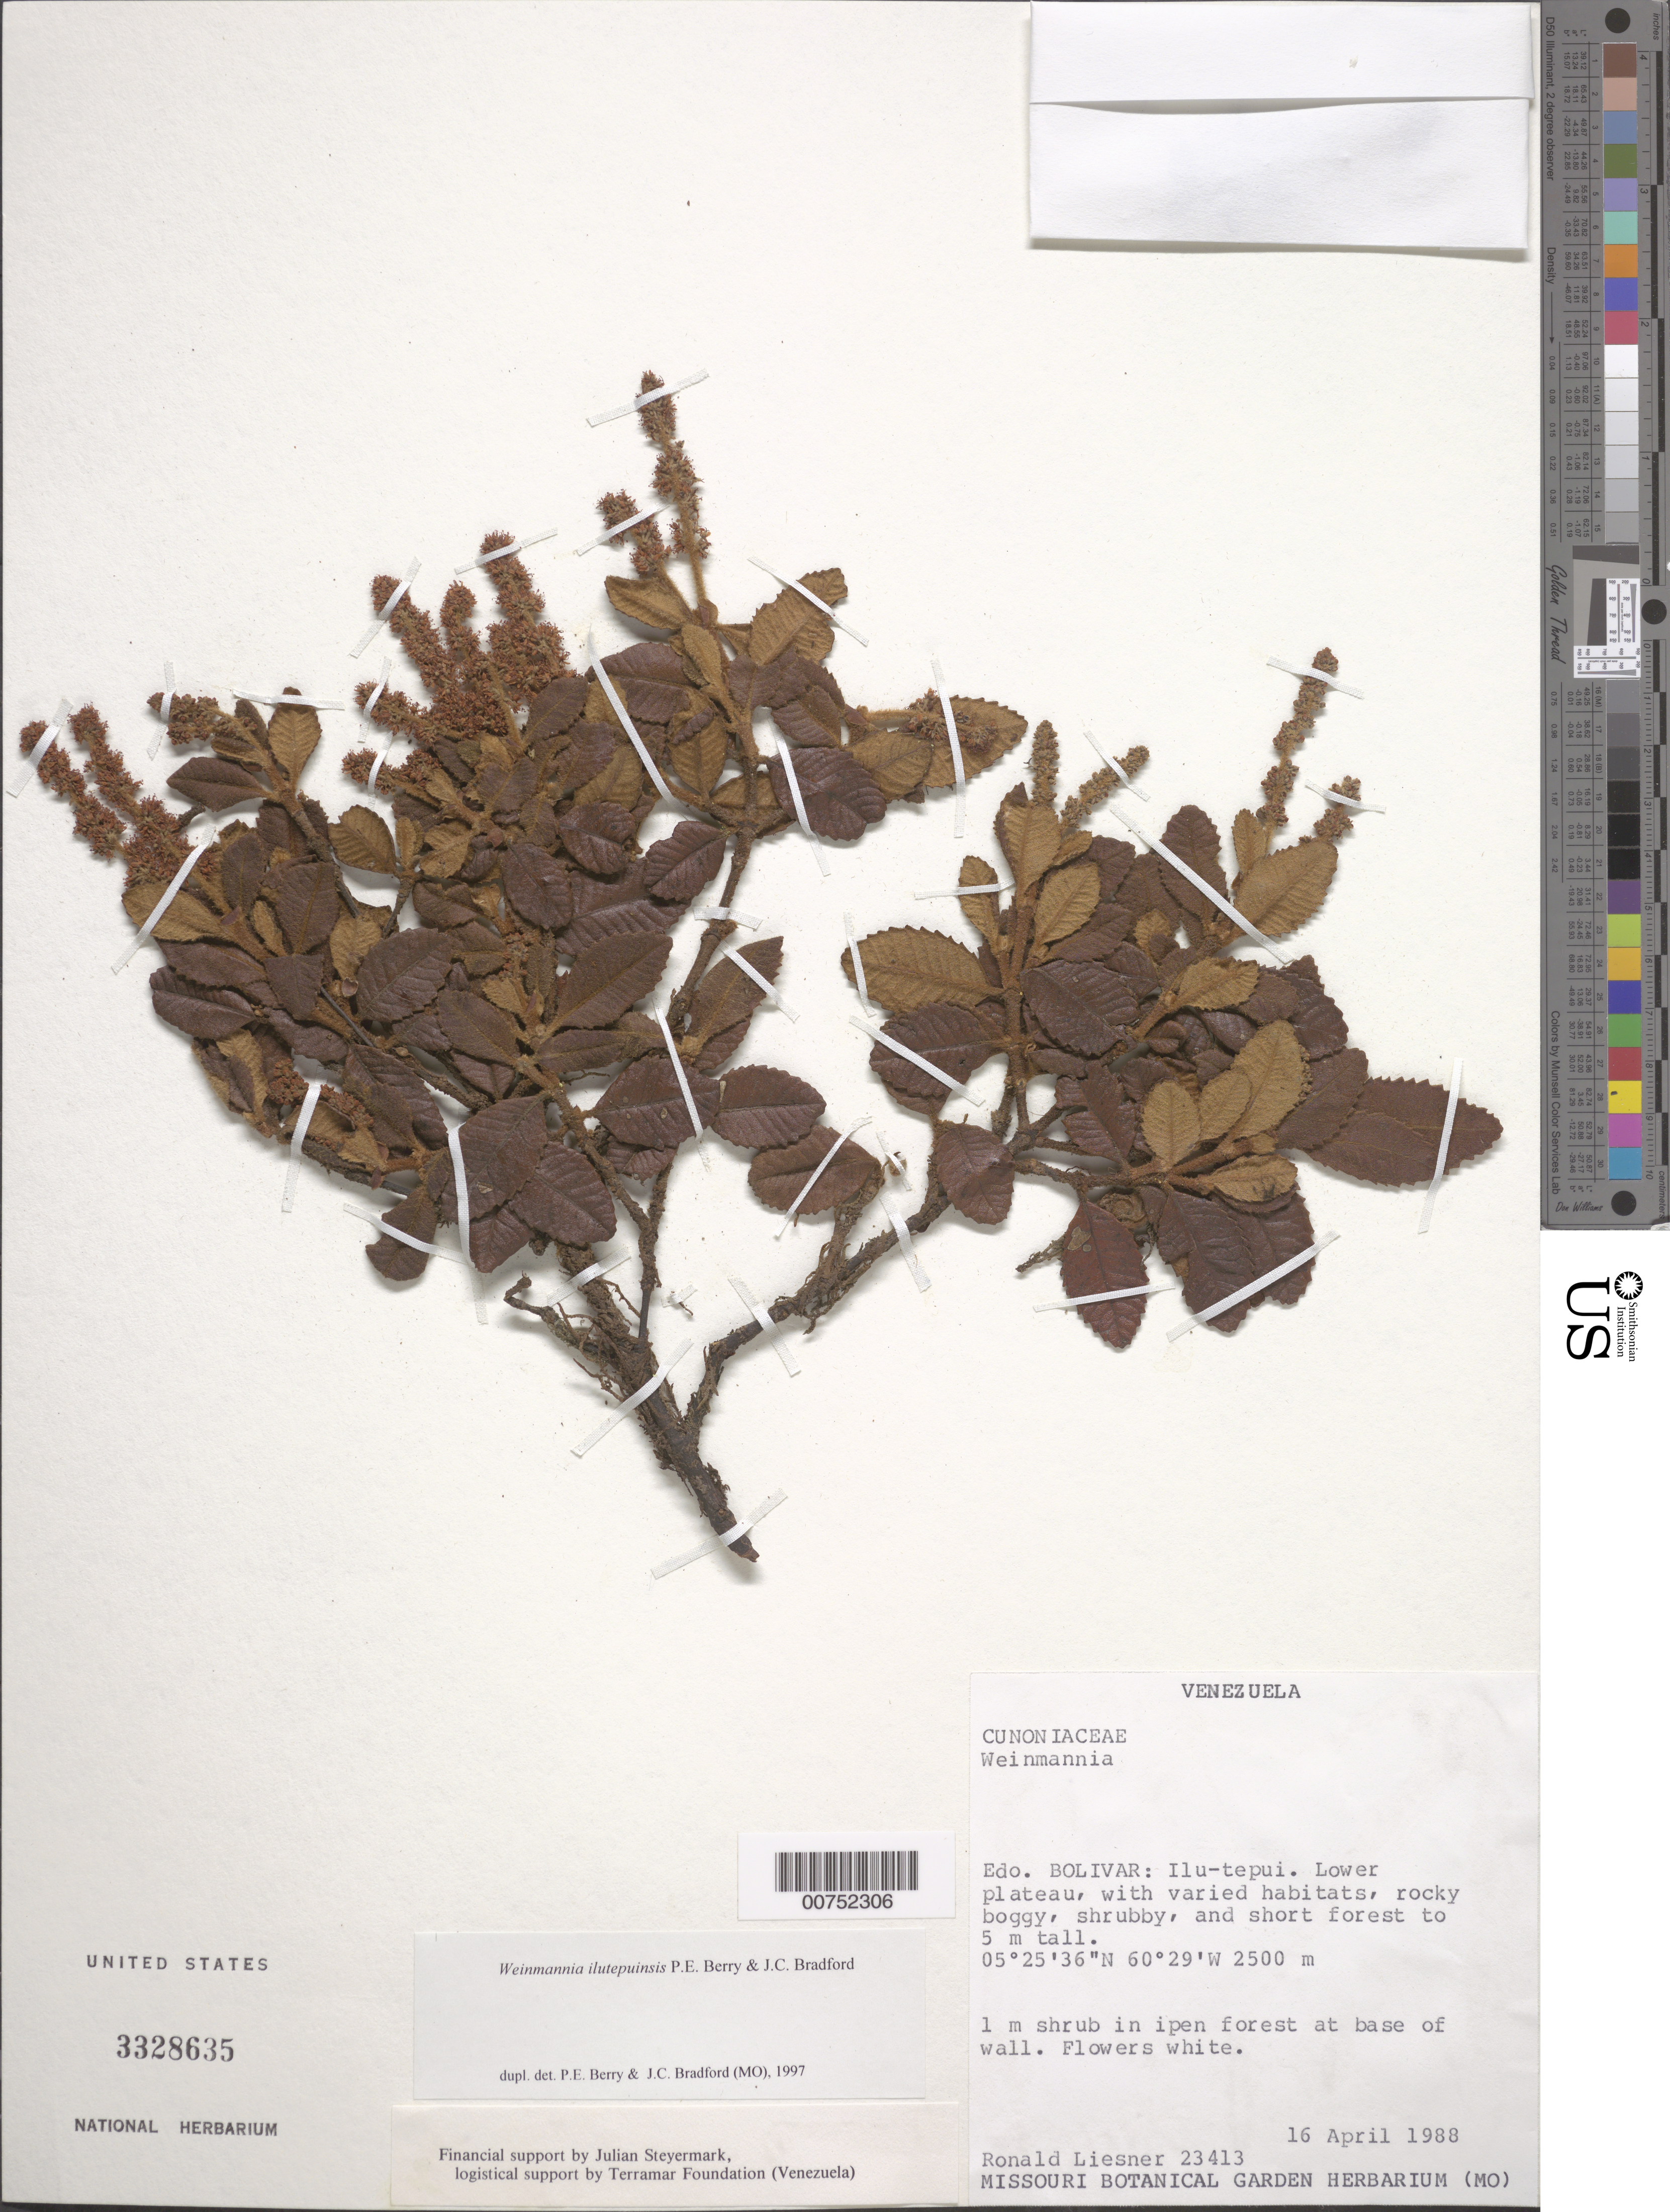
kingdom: Plantae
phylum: Tracheophyta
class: Magnoliopsida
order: Oxalidales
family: Cunoniaceae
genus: Weinmannia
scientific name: Weinmannia ilutepuiensis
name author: P.E. Berry & J. Bradford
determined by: Berry, P. E.; Bradford, J. C.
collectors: R. L. Liesner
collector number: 23413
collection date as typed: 16-Apr-88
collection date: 1988-04-16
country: Venezuela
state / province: Bolívar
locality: Ilu-tepuí, lower plateau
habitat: Varied habitats, rocky, boggy, shrubby, and short forest to 5 m tall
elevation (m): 2500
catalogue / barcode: US 3328635